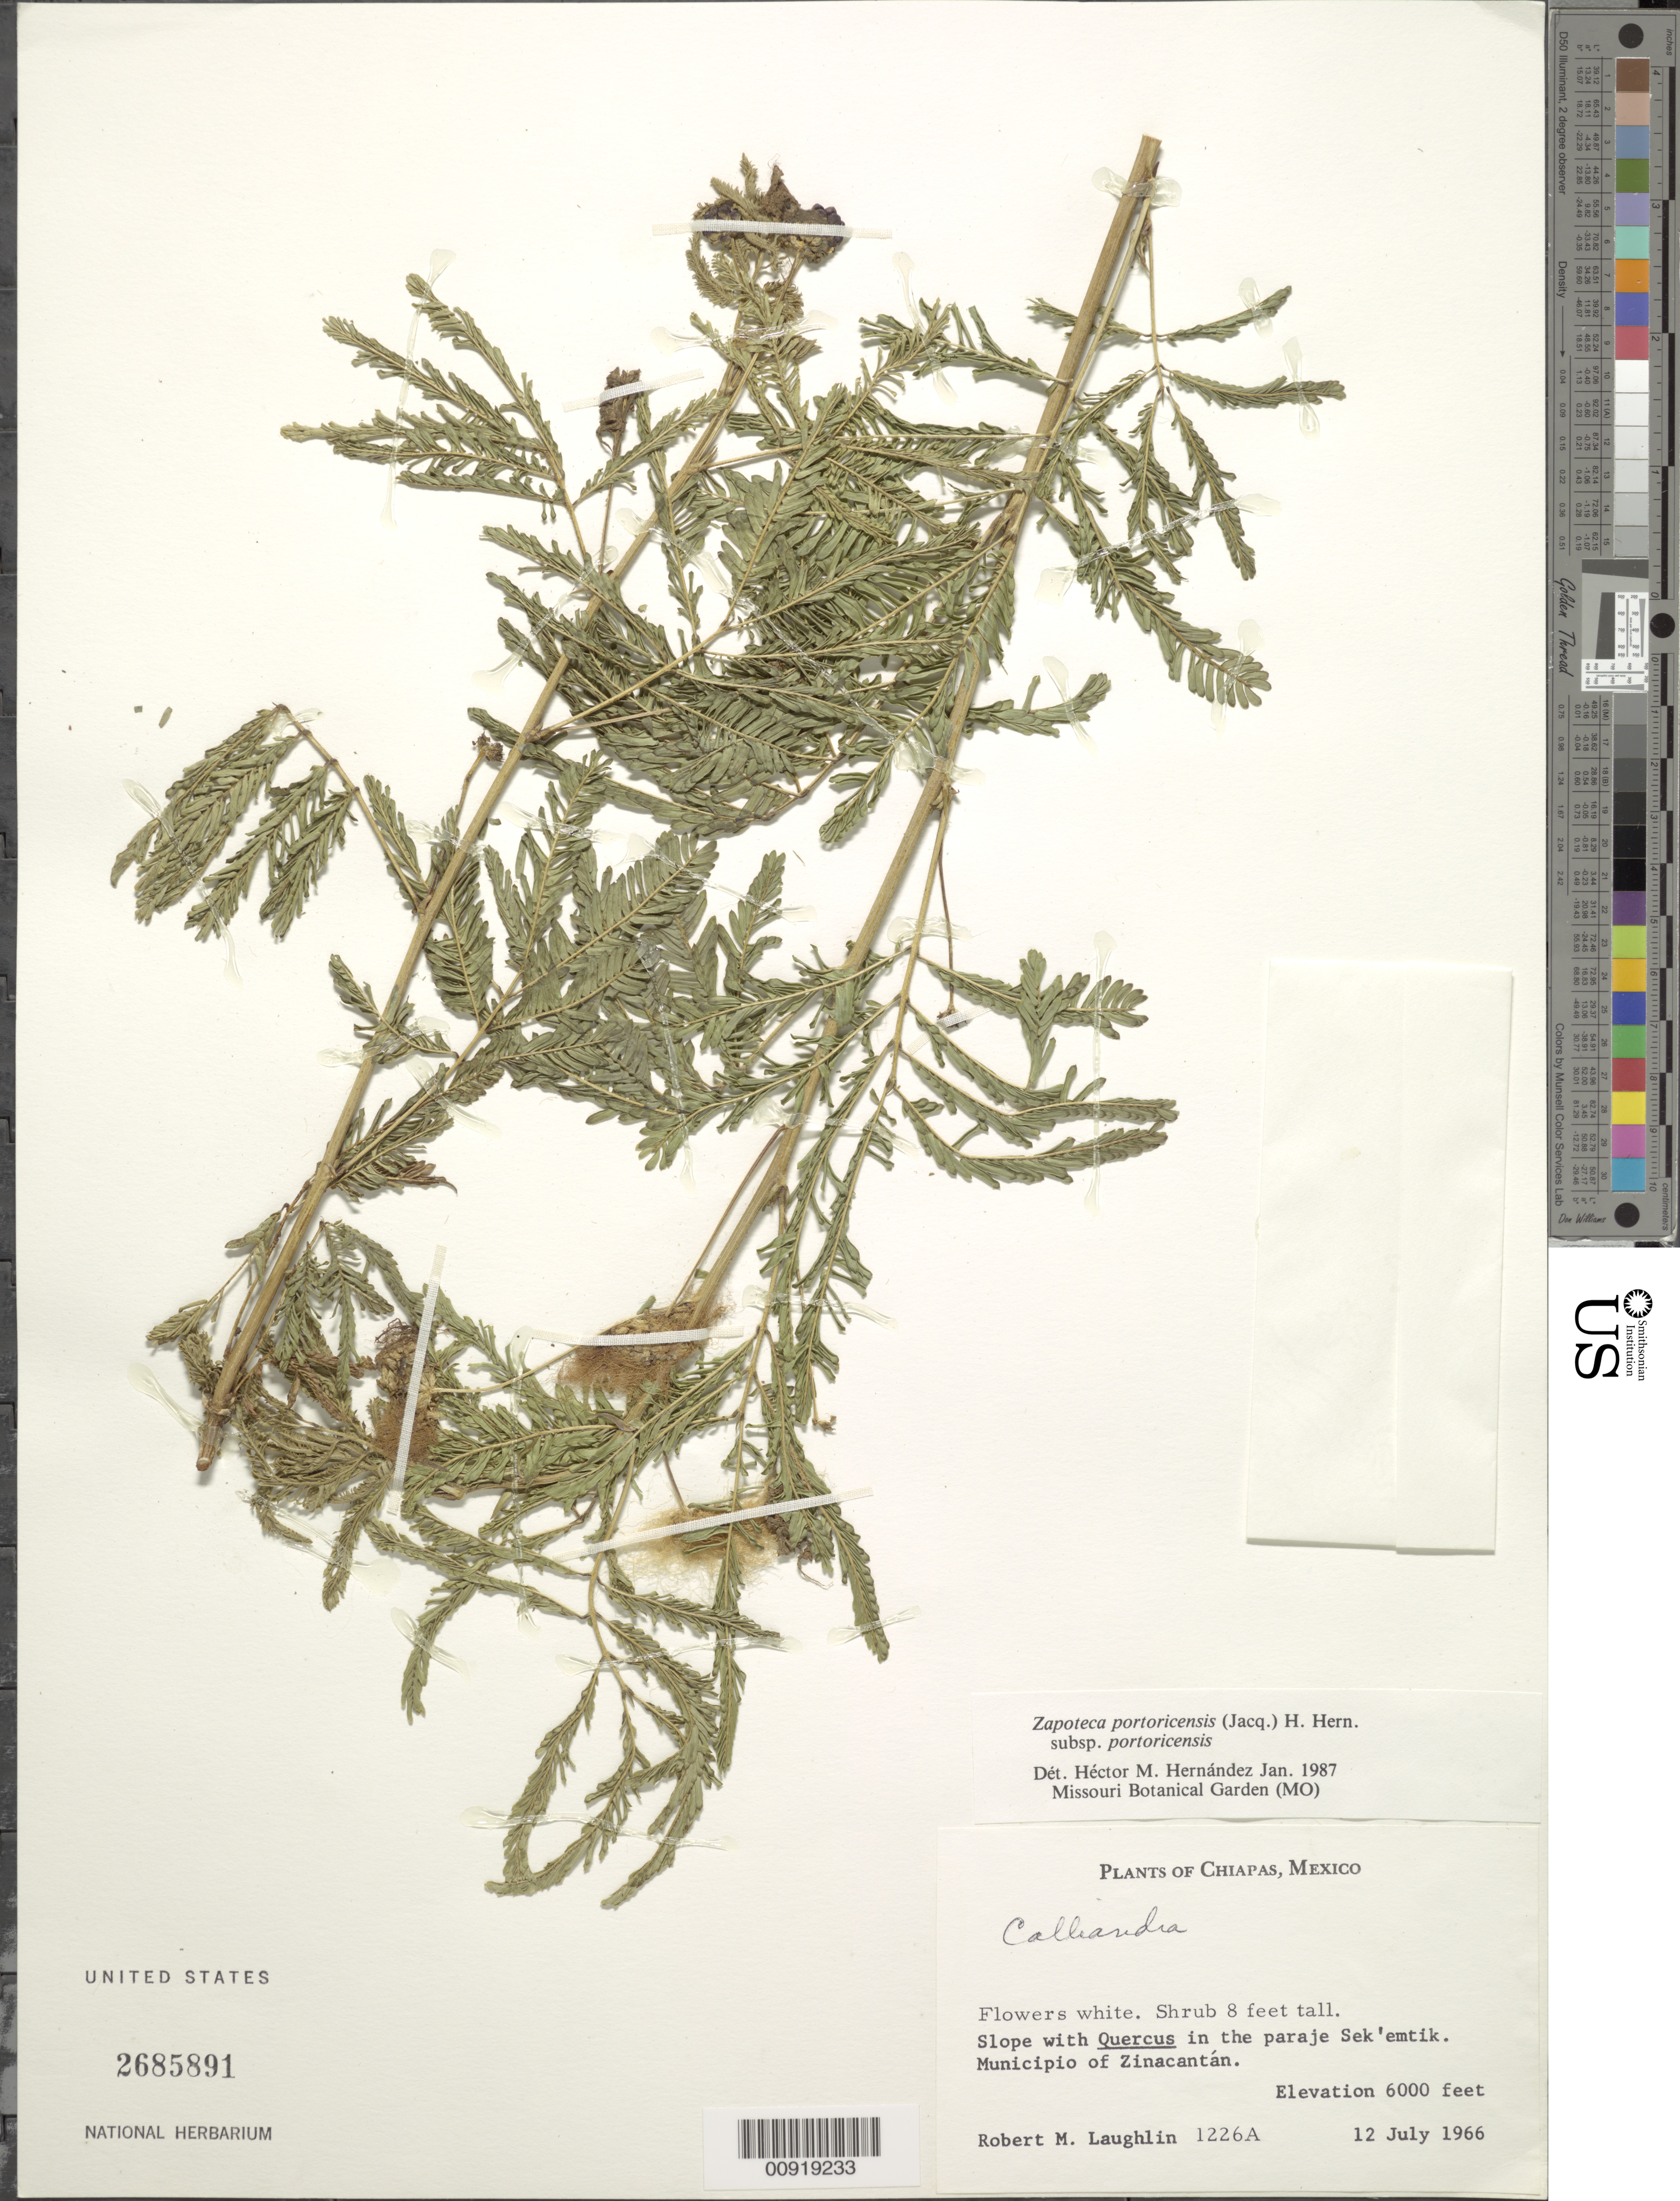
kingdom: Plantae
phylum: Tracheophyta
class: Magnoliopsida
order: Fabales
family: Fabaceae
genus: Zapoteca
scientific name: Zapoteca portoricensis subsp. portoricensis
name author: (Jacq.) H.M. Hern.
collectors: R. M. Laughlin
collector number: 1226 A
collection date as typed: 12 Jul 1966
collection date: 1966-07-12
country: Mexico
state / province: Chiapas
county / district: Zinacantán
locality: In the Paraje Sek'emtik. Municipio of Zinacantán, Chiapas.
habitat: Slope with Quercus.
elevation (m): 1829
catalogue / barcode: US 2685891